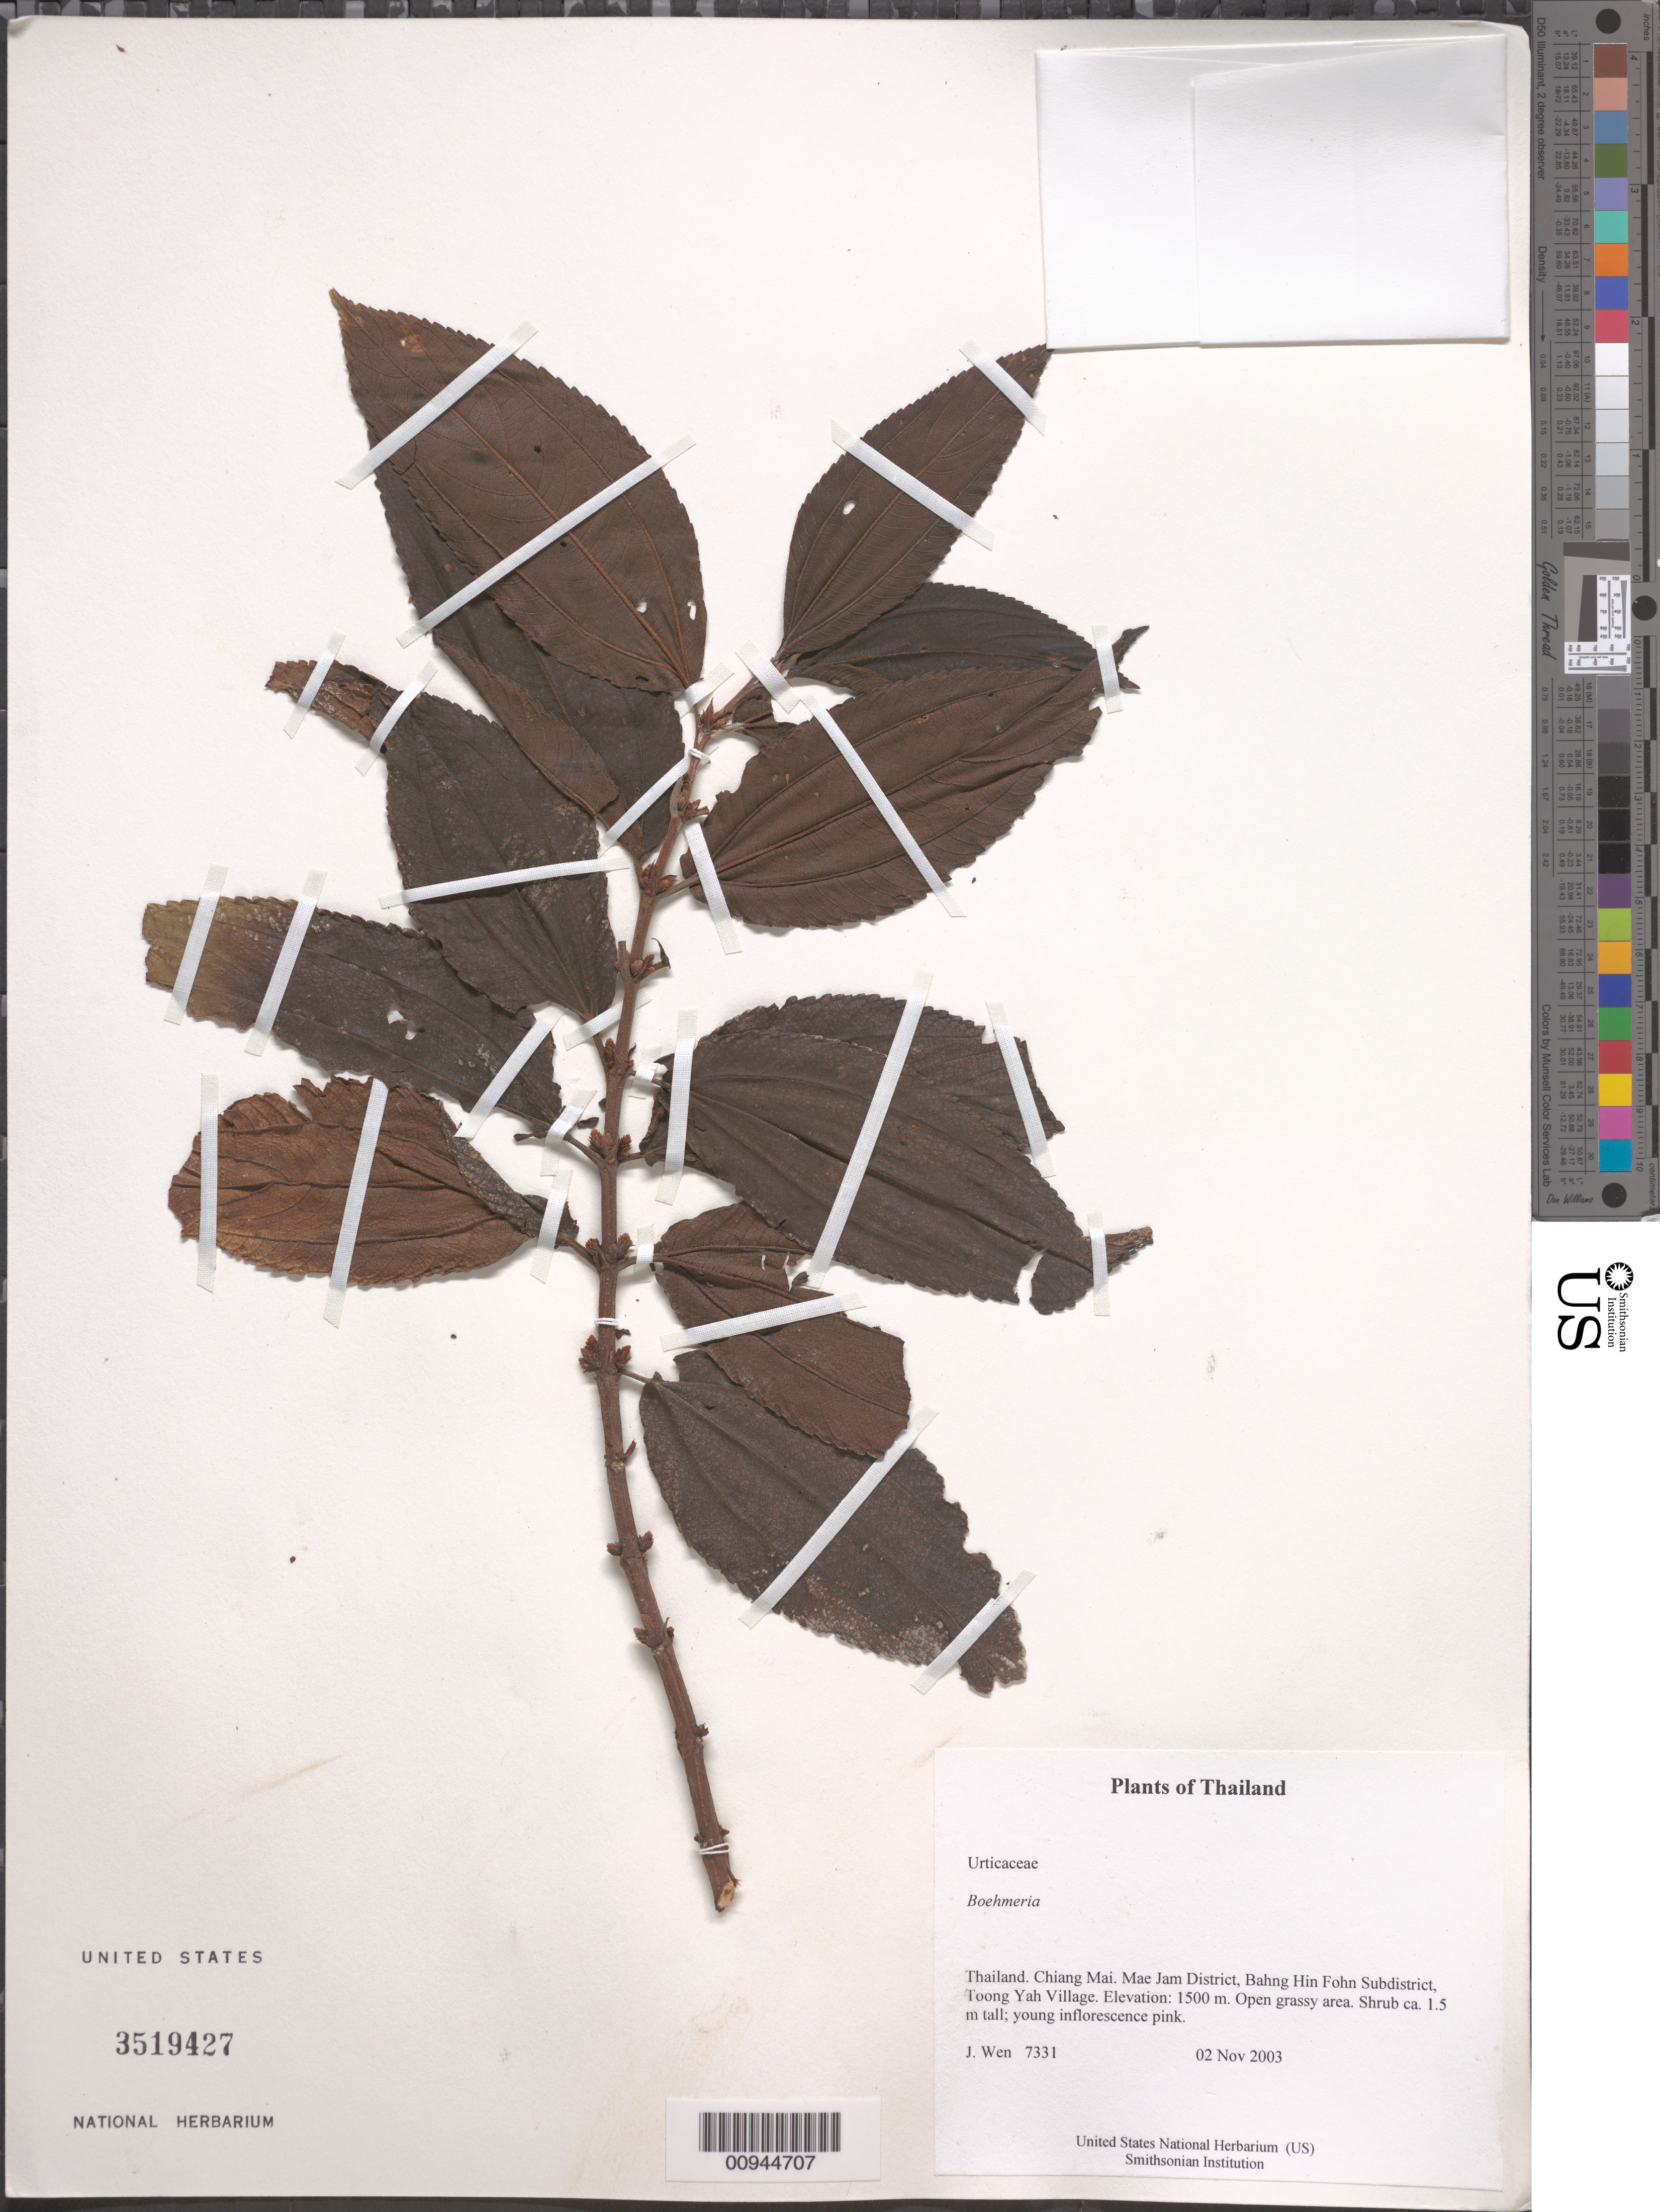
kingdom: Plantae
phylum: Tracheophyta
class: Magnoliopsida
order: Rosales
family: Urticaceae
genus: Boehmeria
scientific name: Boehmeria sp.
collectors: J. Wen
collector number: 7331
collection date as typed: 02 Nov 2003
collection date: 2003-11-02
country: Thailand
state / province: Chiang Mai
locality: Mae Jam District, Bahng Hin Fohn Subdistrict, Toong Yah Village.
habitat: Open grassy area.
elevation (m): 1500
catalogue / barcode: US 3519427